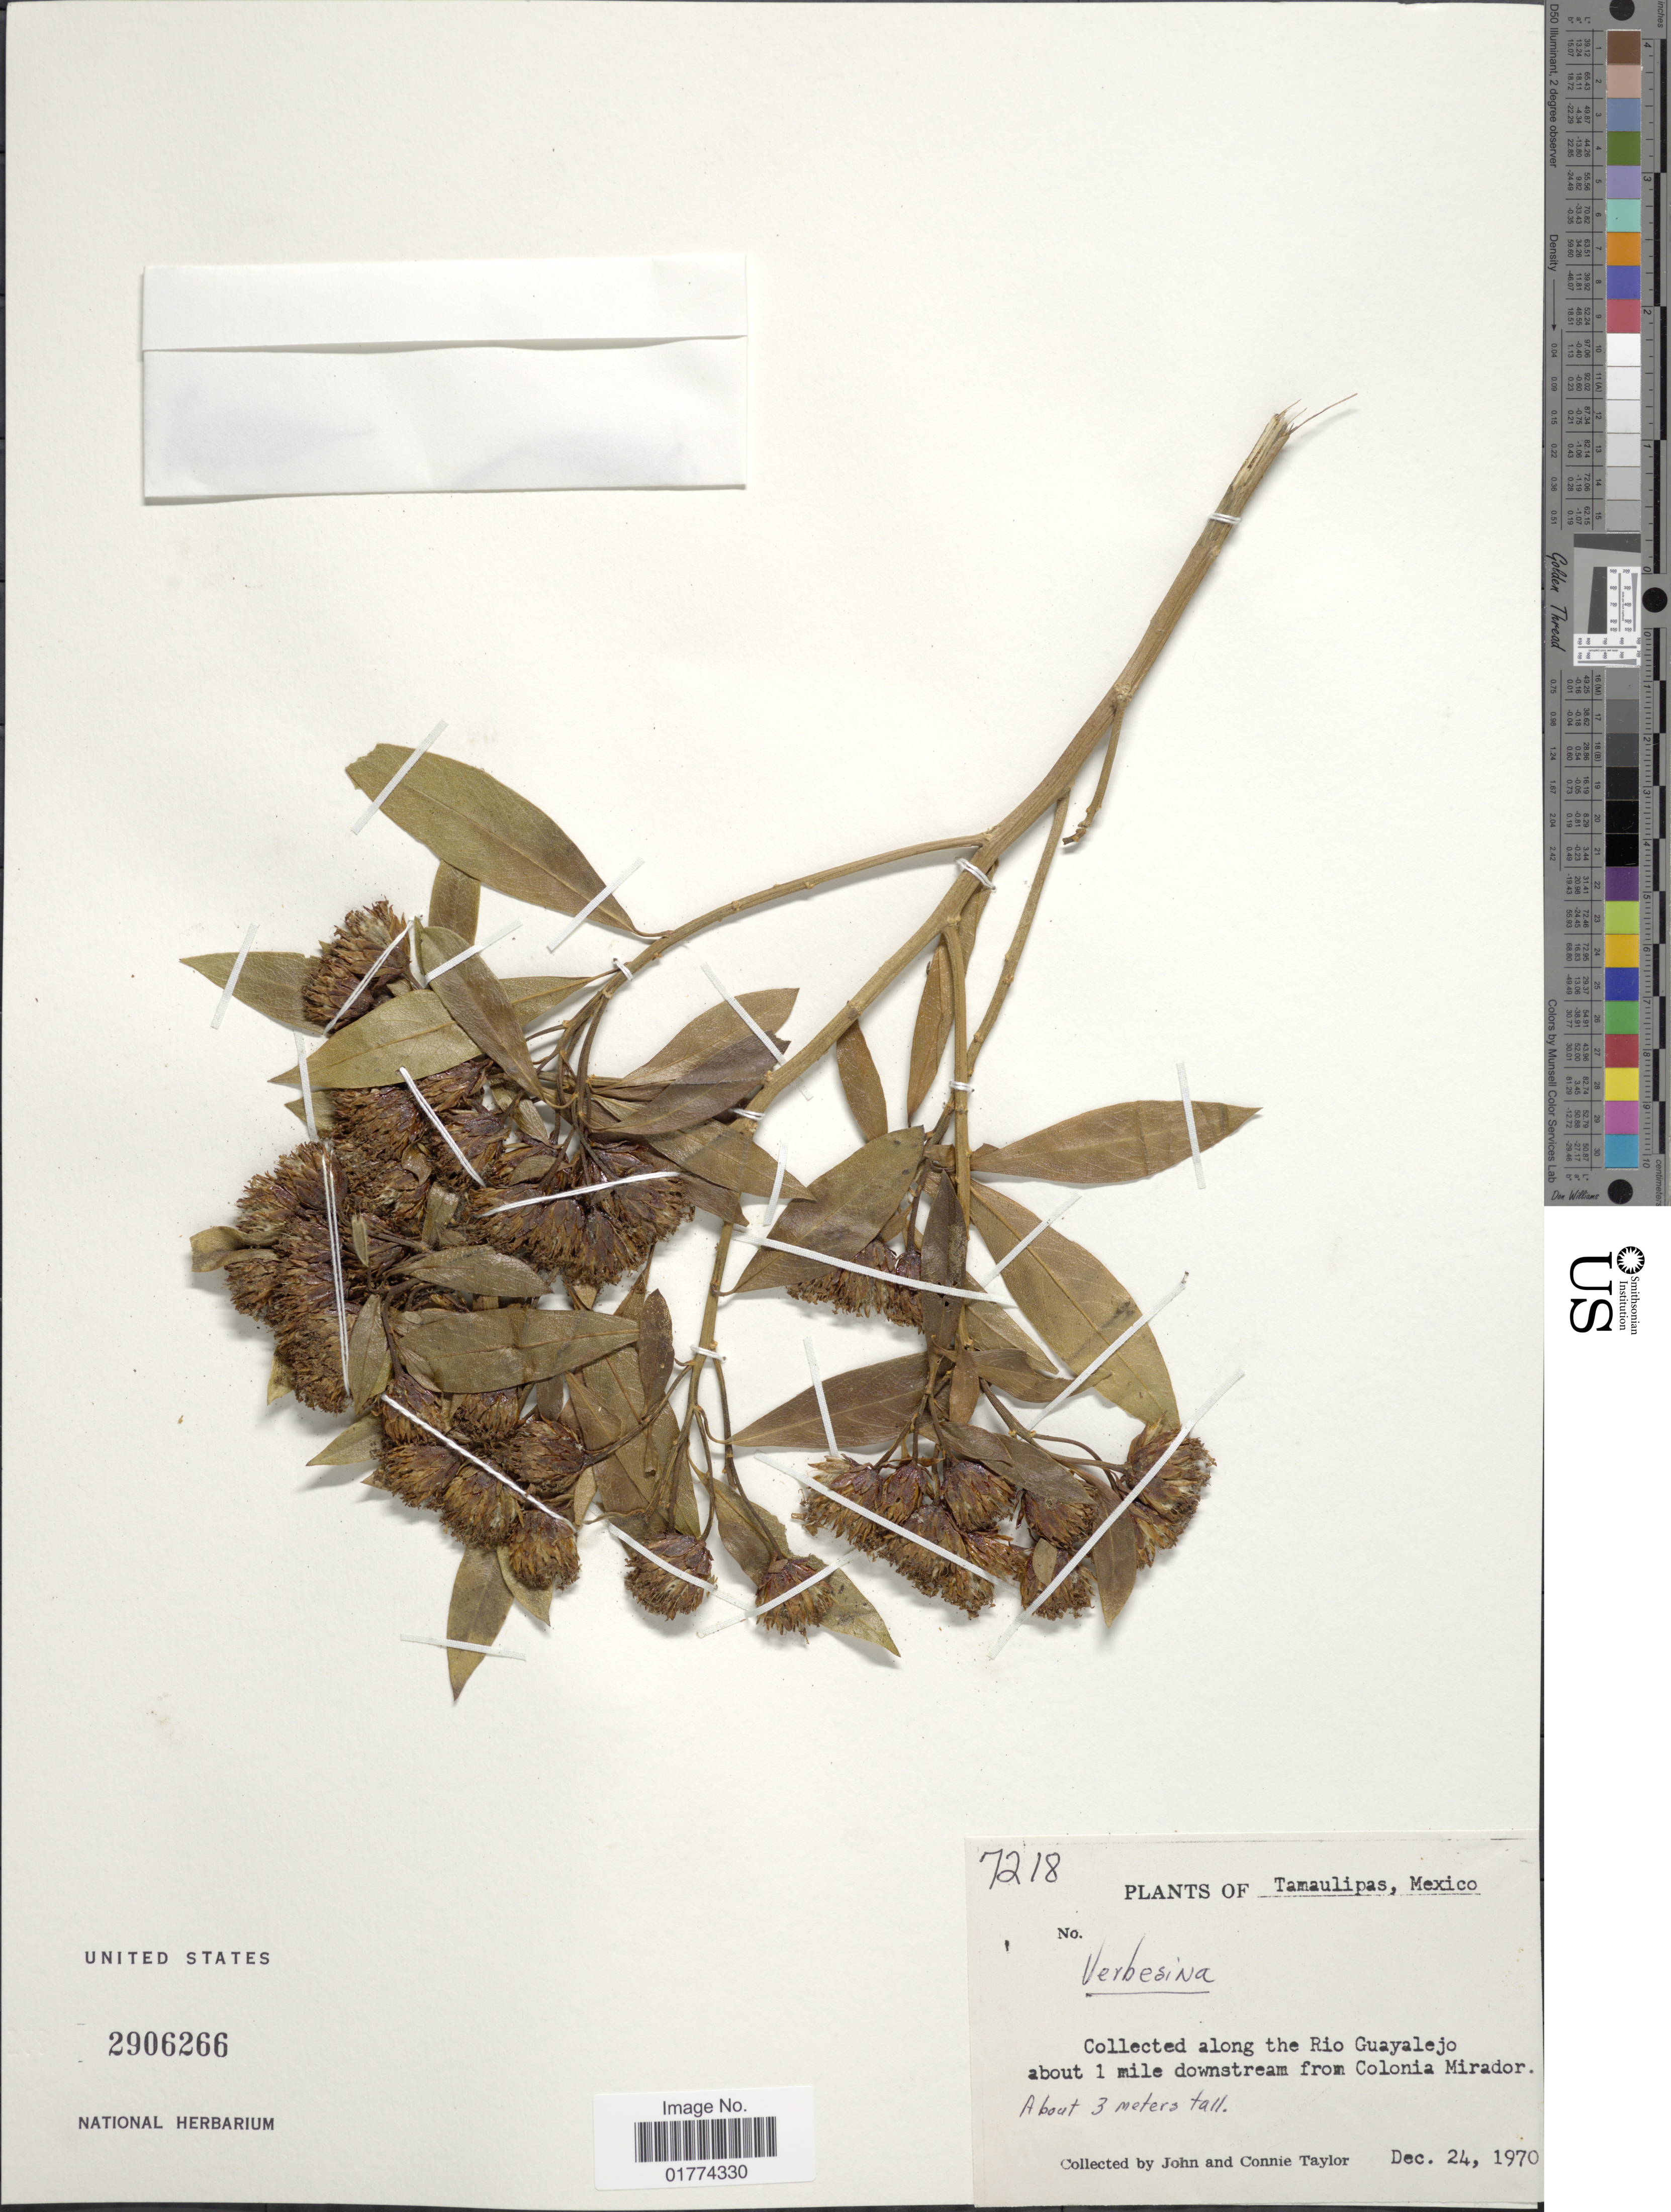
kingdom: Plantae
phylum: Tracheophyta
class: Magnoliopsida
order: Asterales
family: Asteraceae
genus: Flourensia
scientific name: Flourensia laurifolia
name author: DC.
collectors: J. Taylor & C. Taylor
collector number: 7218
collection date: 1970-12-24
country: Mexico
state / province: Tamaulipas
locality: Along the Rio Guayalejo. About 1 mile downstream from Colonia Mirador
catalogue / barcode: US 2906266